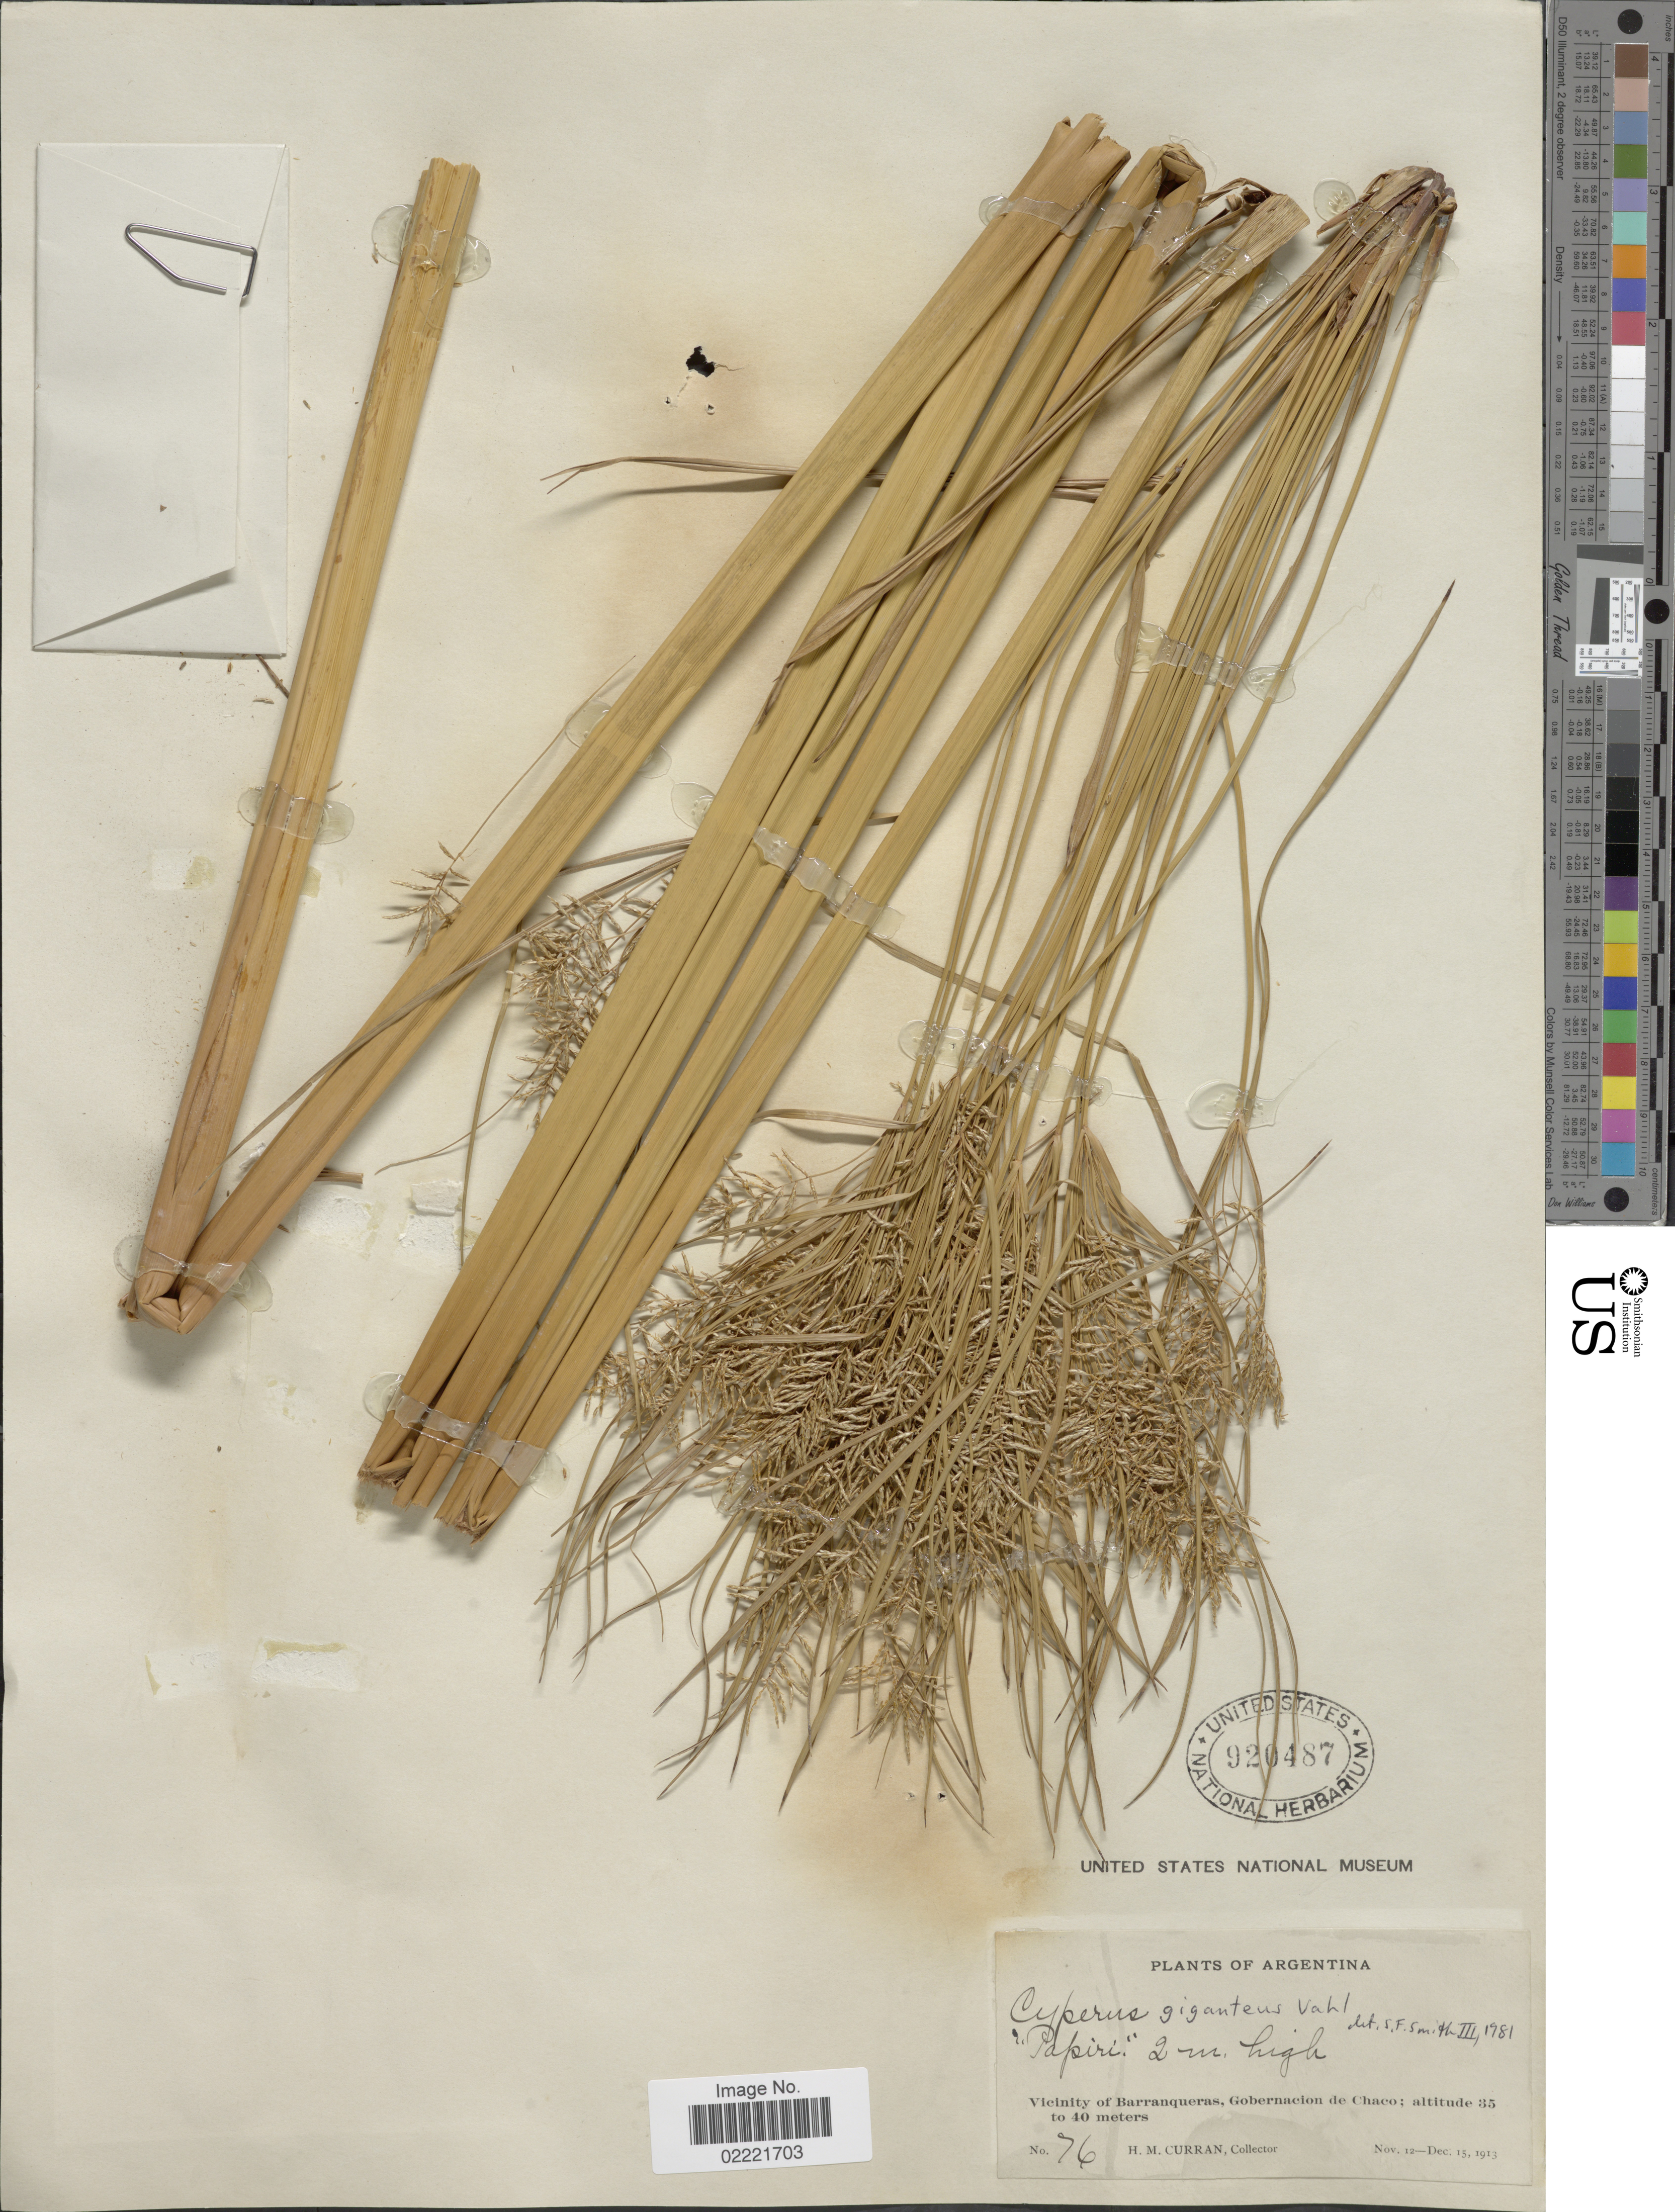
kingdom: Plantae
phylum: Tracheophyta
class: Liliopsida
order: Poales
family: Cyperaceae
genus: Cyperus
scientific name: Cyperus giganteus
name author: Vahl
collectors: H. M. Curran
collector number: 76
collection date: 1913-11-12/1913-12-15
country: Argentina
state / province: Chaco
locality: Vicinity of Barranqueras, Gobernacion de Chaco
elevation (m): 35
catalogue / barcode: US 920487